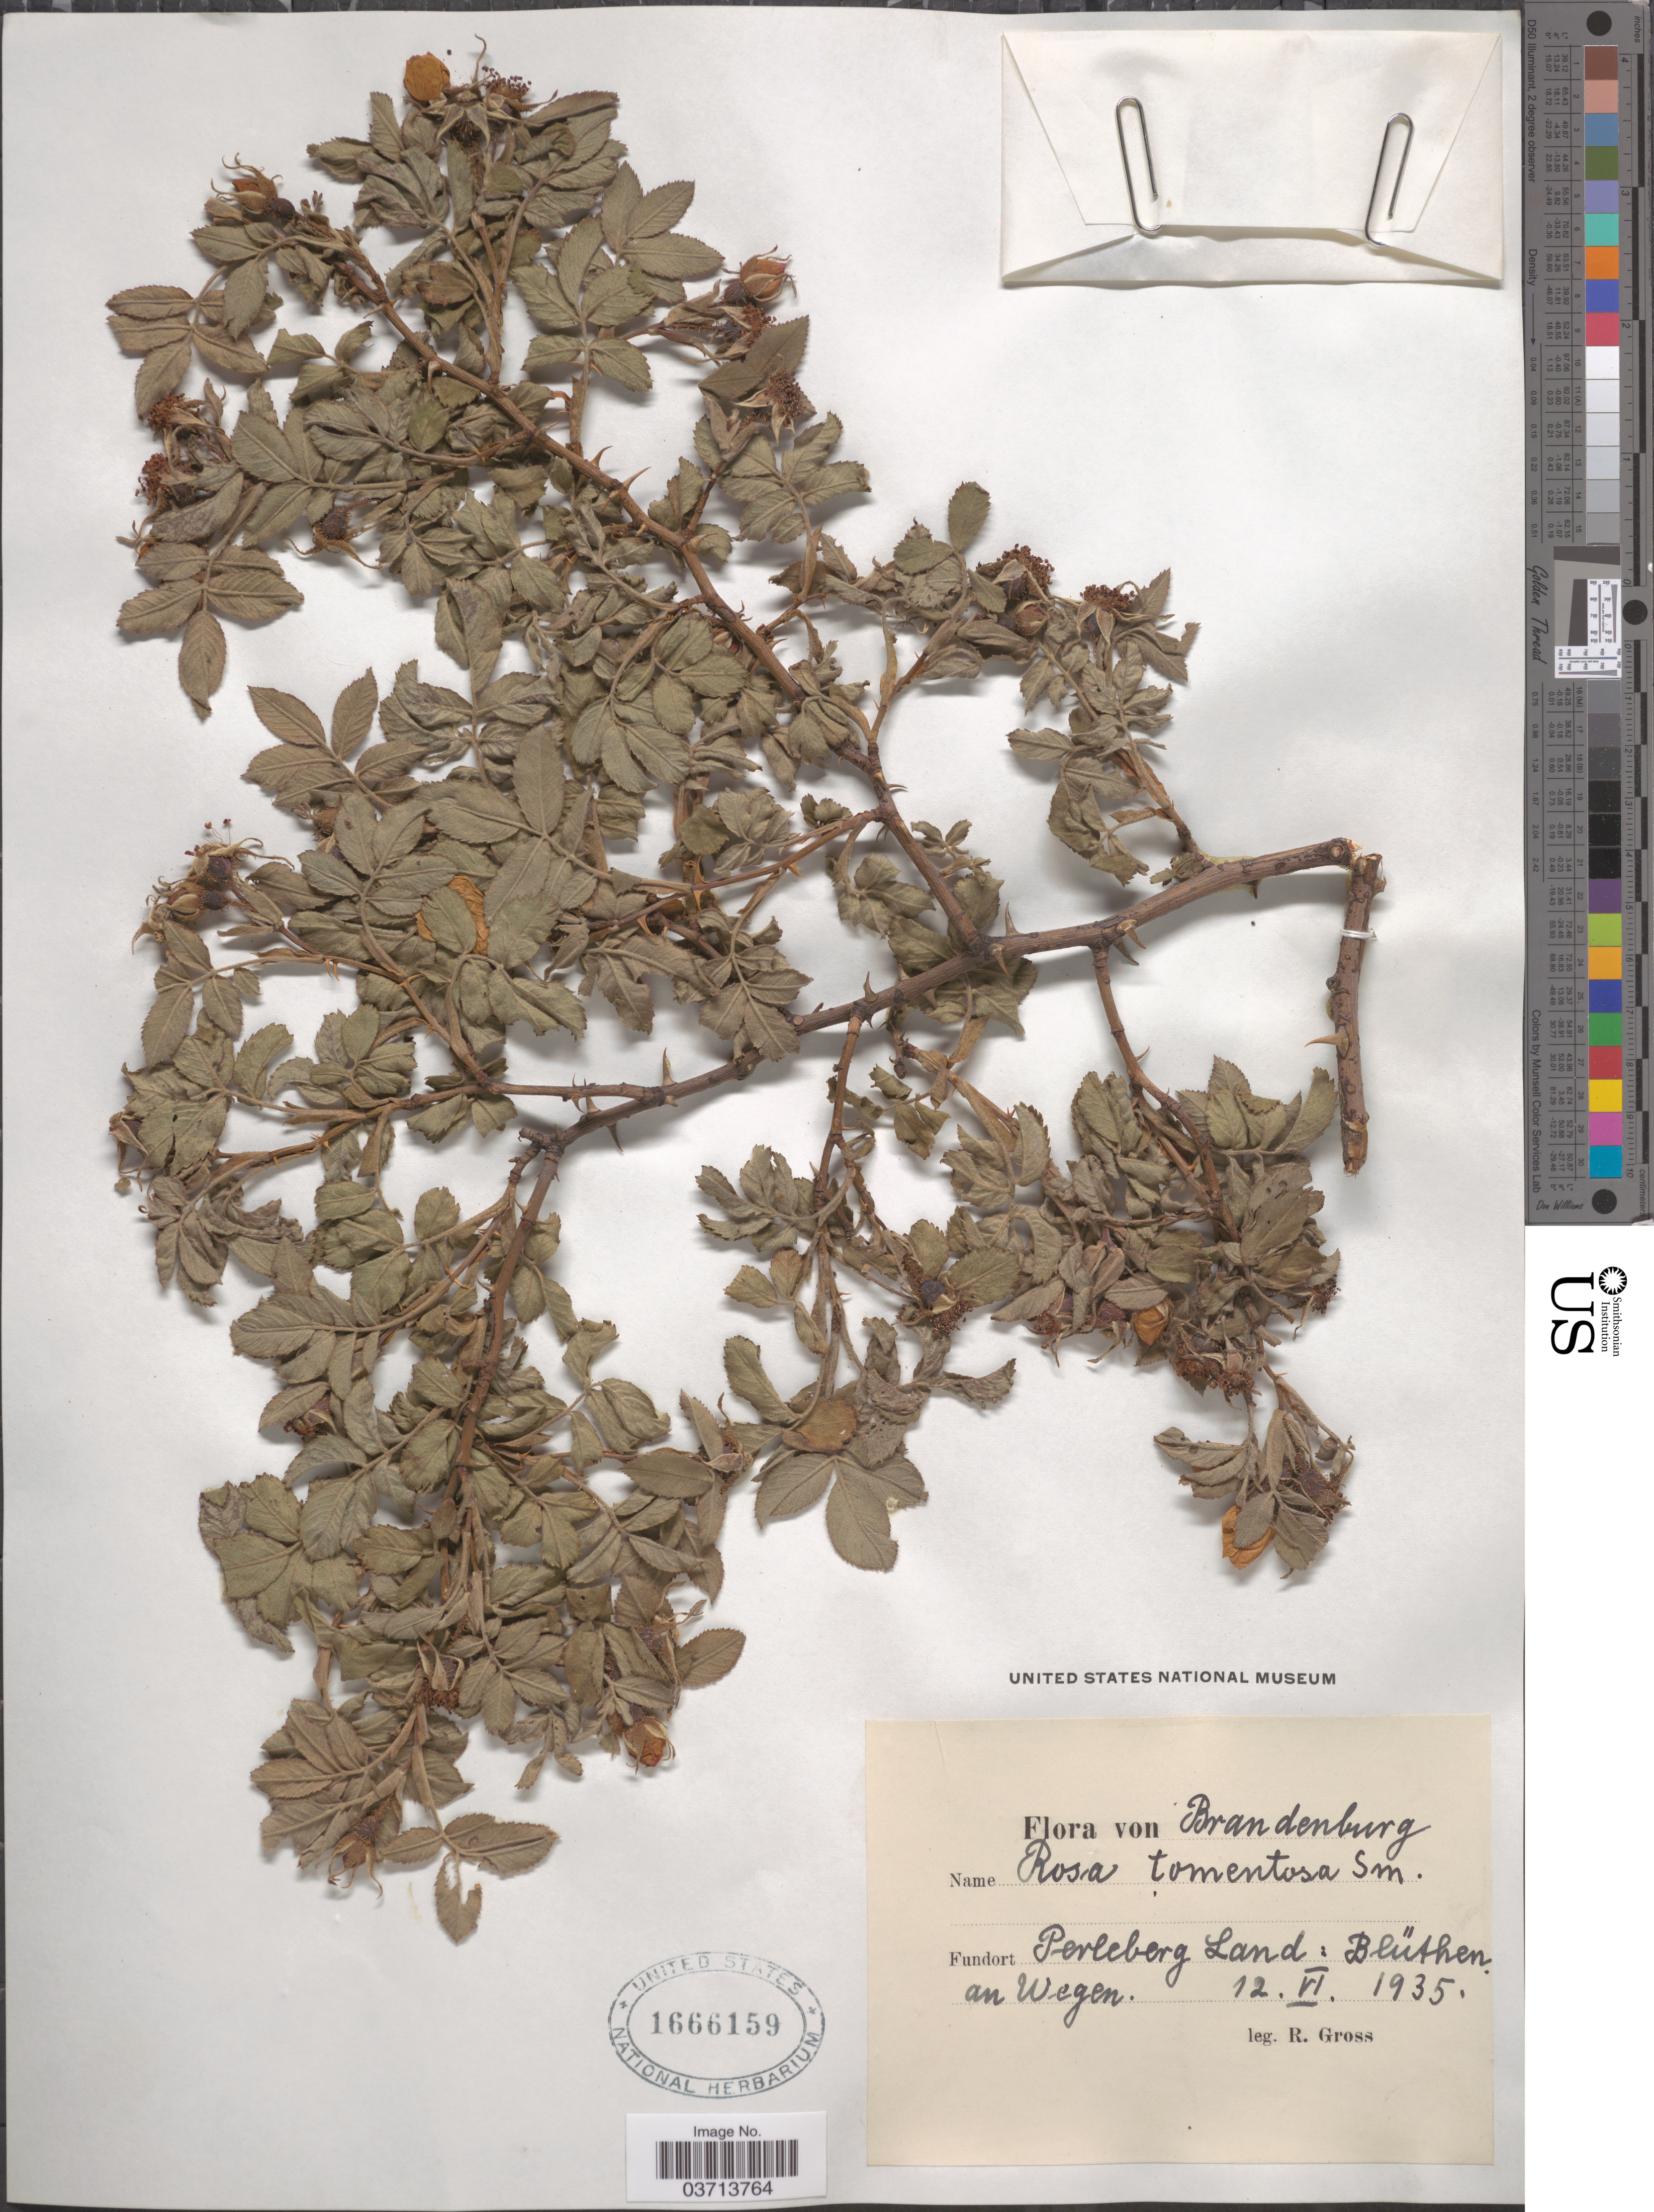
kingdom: Plantae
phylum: Tracheophyta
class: Magnoliopsida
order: Rosales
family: Rosaceae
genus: Rosa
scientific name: Rosa tomentosa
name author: Sm.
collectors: R. Gross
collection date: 1935-06-12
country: Germany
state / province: Brandenburg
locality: Perleberg Land: Blüthen an Wegen.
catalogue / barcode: US 1666159